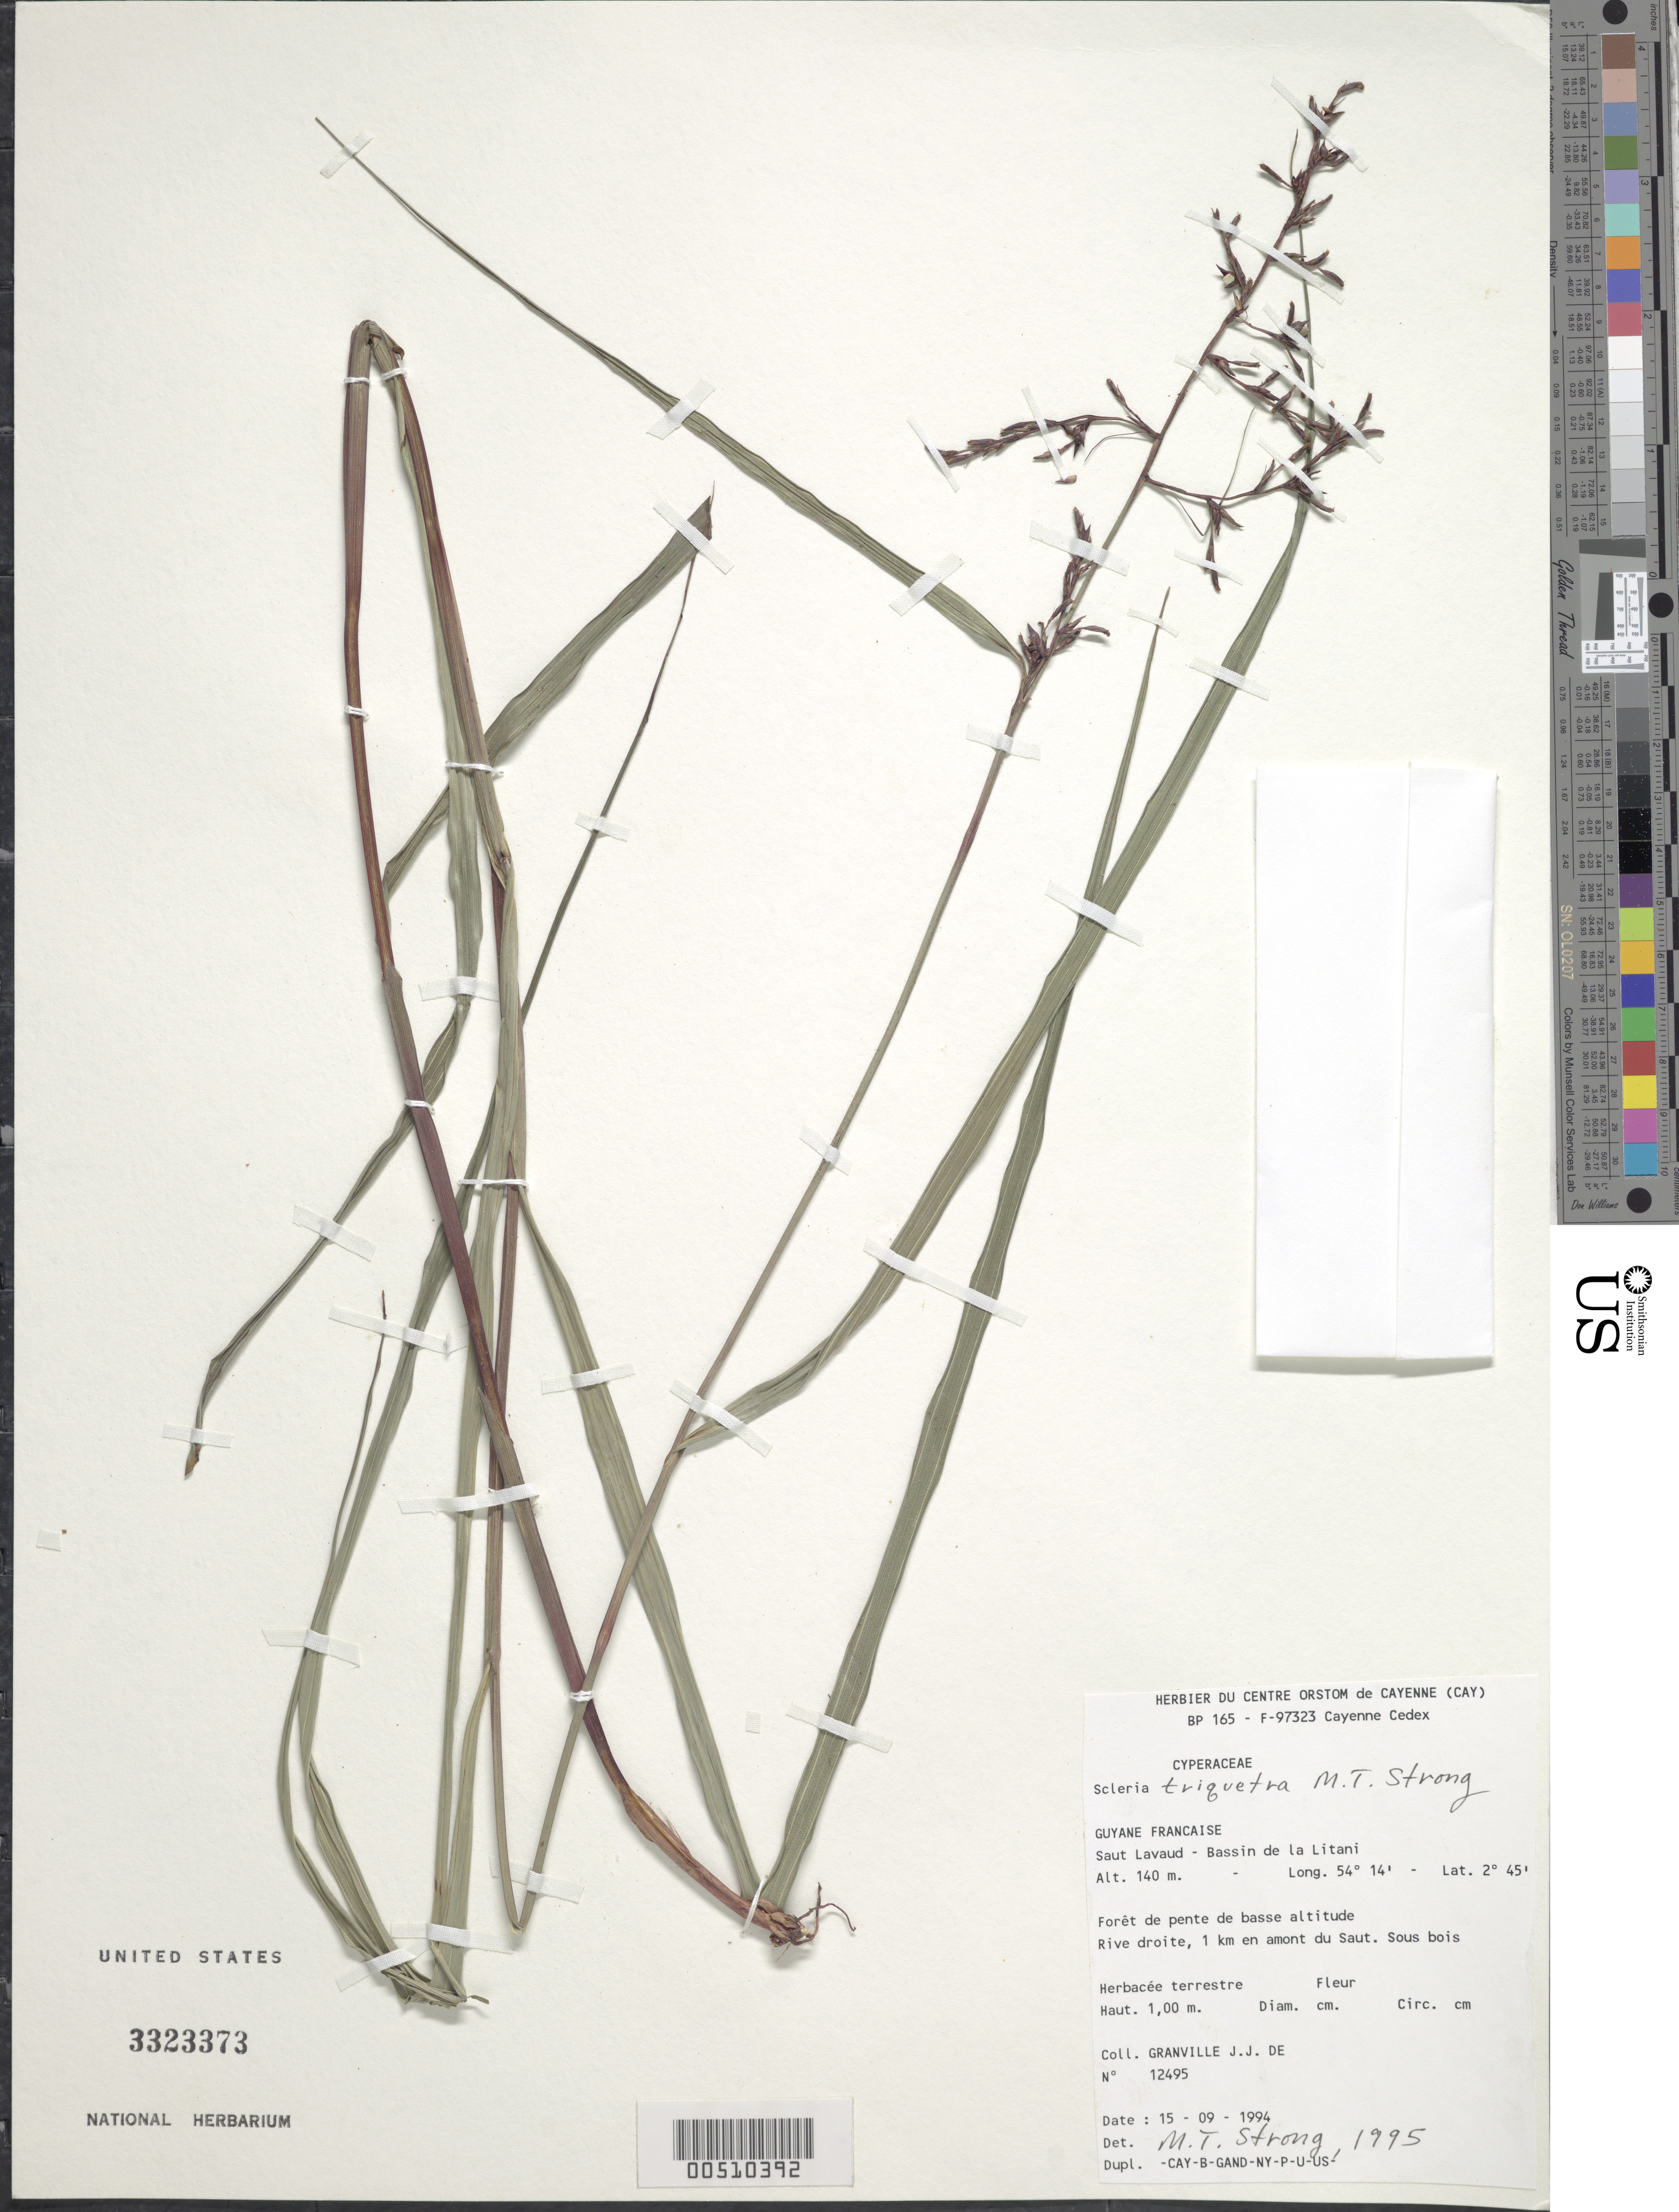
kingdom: Plantae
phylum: Tracheophyta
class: Liliopsida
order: Poales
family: Cyperaceae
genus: Scleria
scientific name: Scleria triquetra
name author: M.T. Strong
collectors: J.-J. de Granville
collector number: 12495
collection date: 1994-09-15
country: French Guiana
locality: Guyane Francaise. Saut Lavaud - Bassin de la Litani. Foret de pente de basse altitude Rive droite, 1 km en amont de Saut. Sous bois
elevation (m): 140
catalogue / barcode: US 3323373